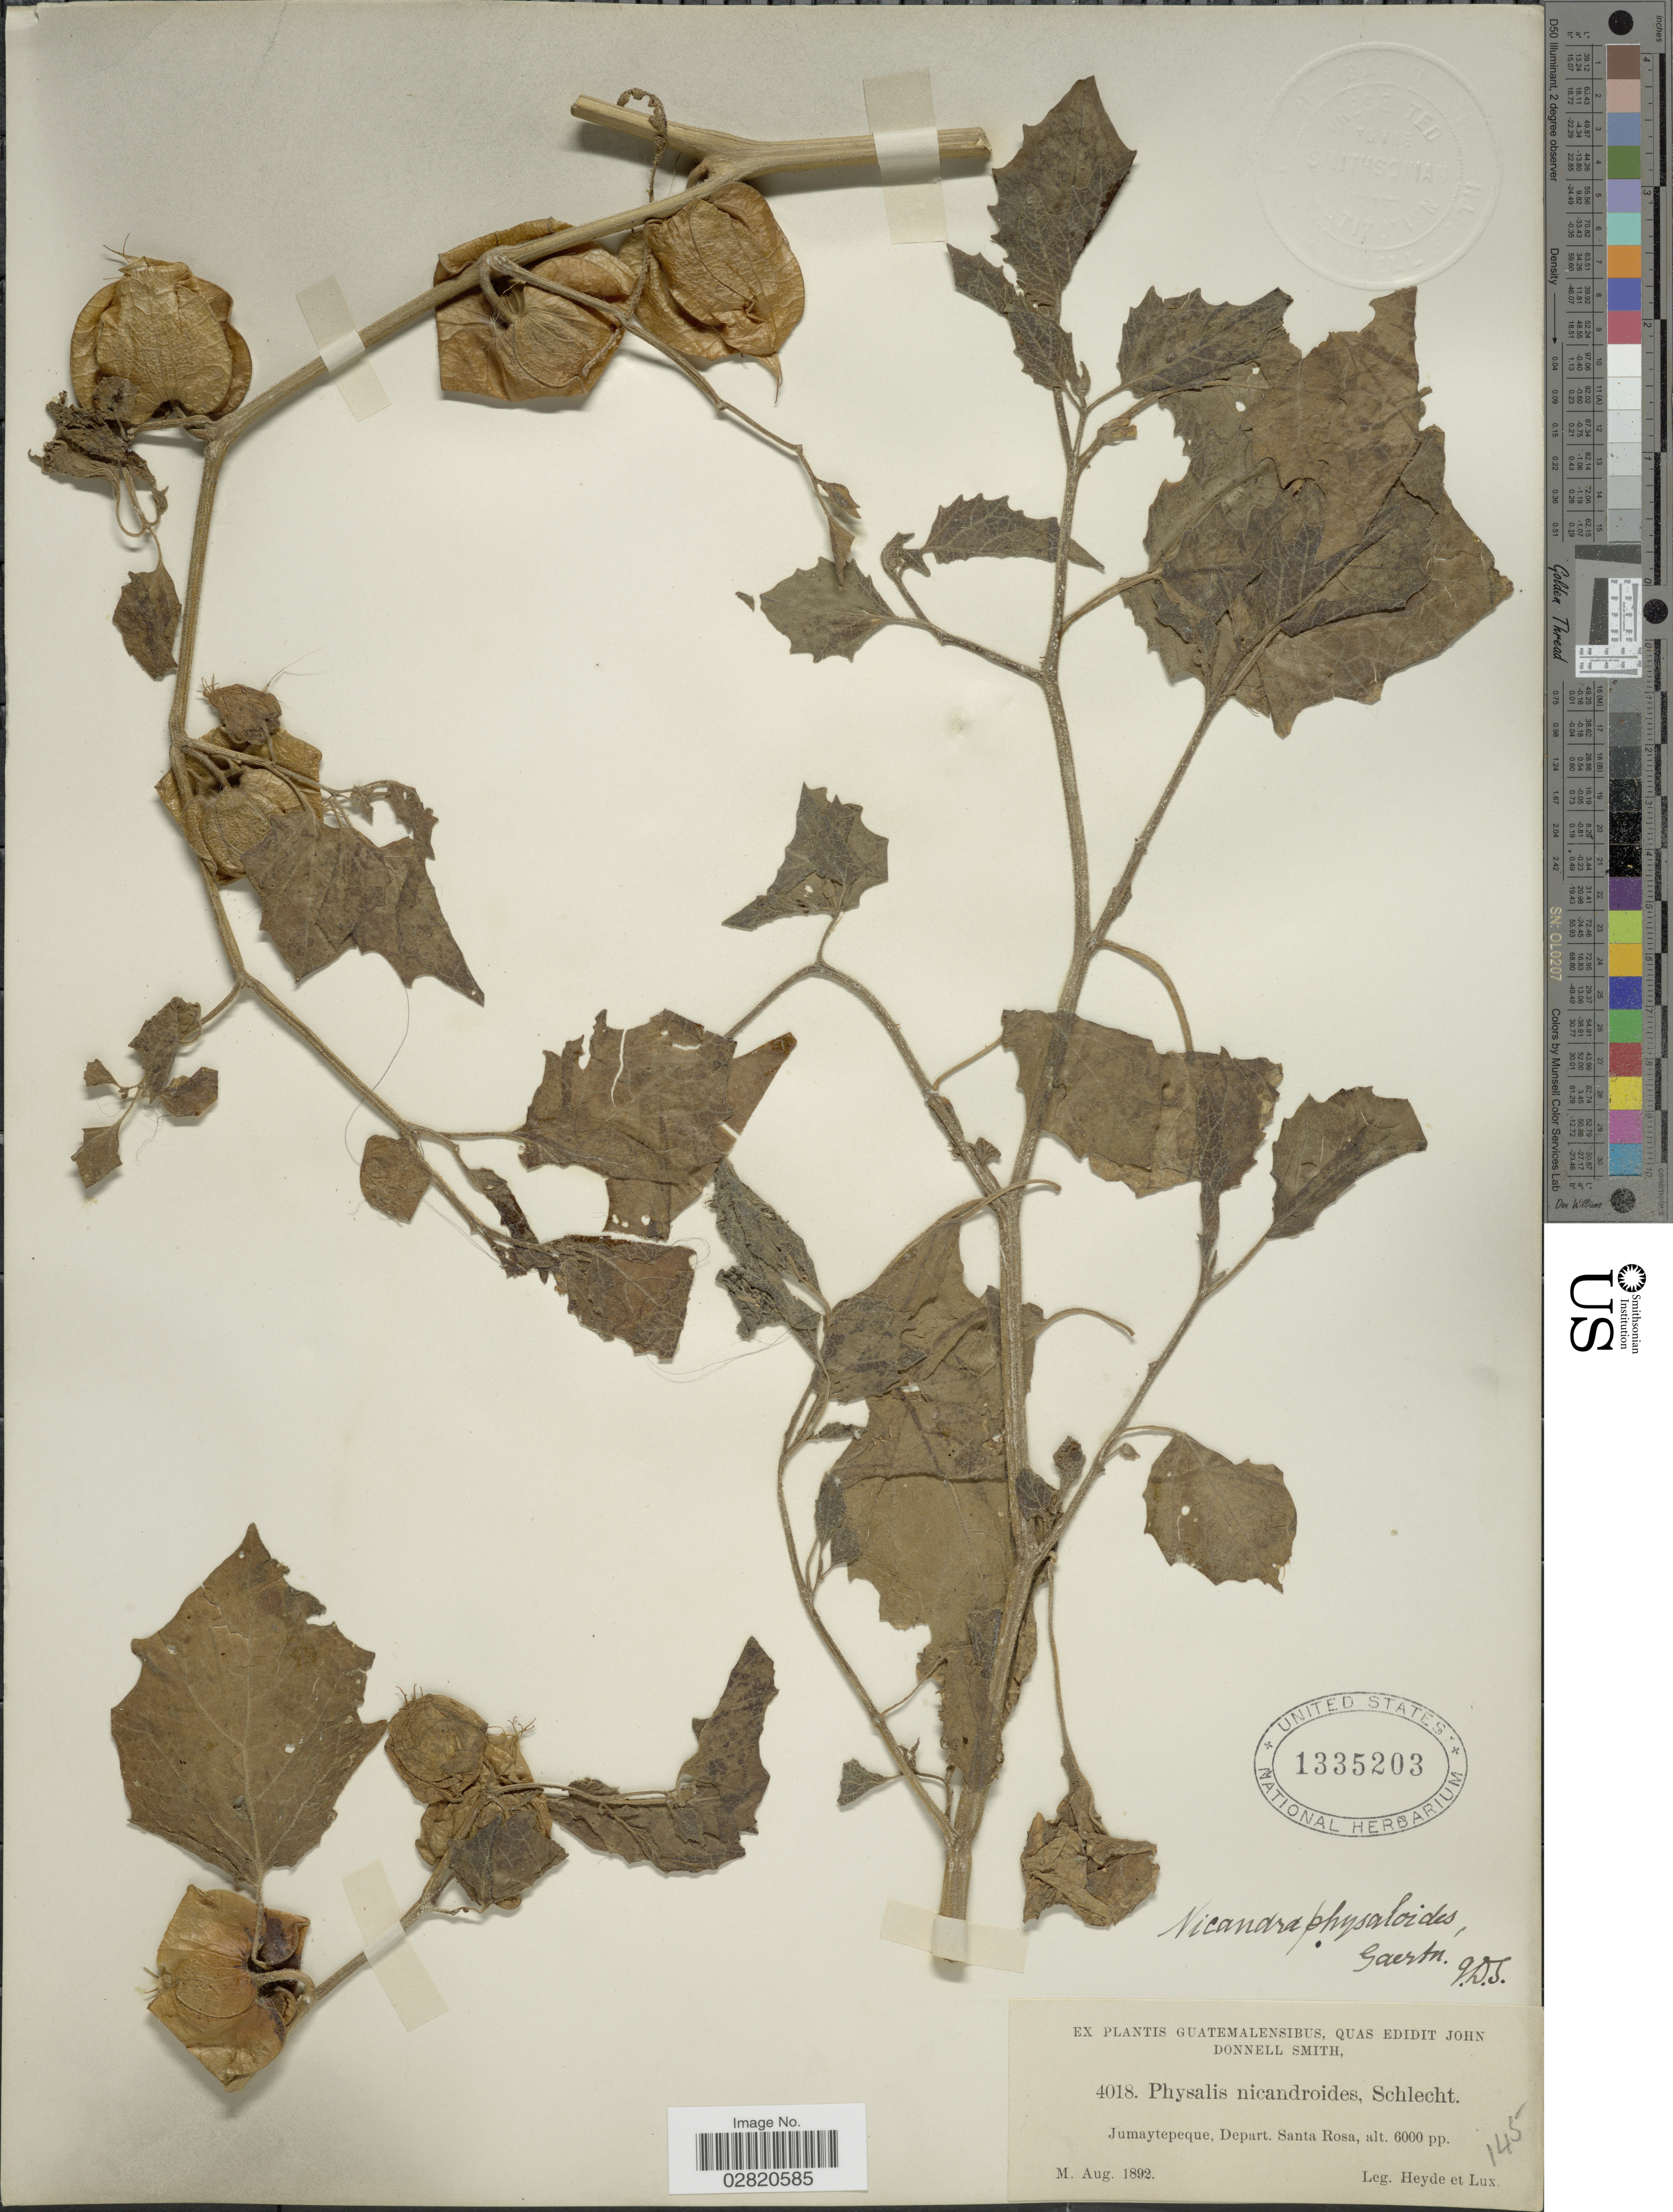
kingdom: Plantae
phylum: Tracheophyta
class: Magnoliopsida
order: Solanales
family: Solanaceae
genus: Nicandra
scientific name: Nicandra physalodes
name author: (L.) Gaertn.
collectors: Heyde & Lux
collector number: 4018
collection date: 1892-08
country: Guatemala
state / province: Santa Rosa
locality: Jumaytepeque, Depart. Santa Rosa.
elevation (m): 1829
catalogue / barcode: US 1335203